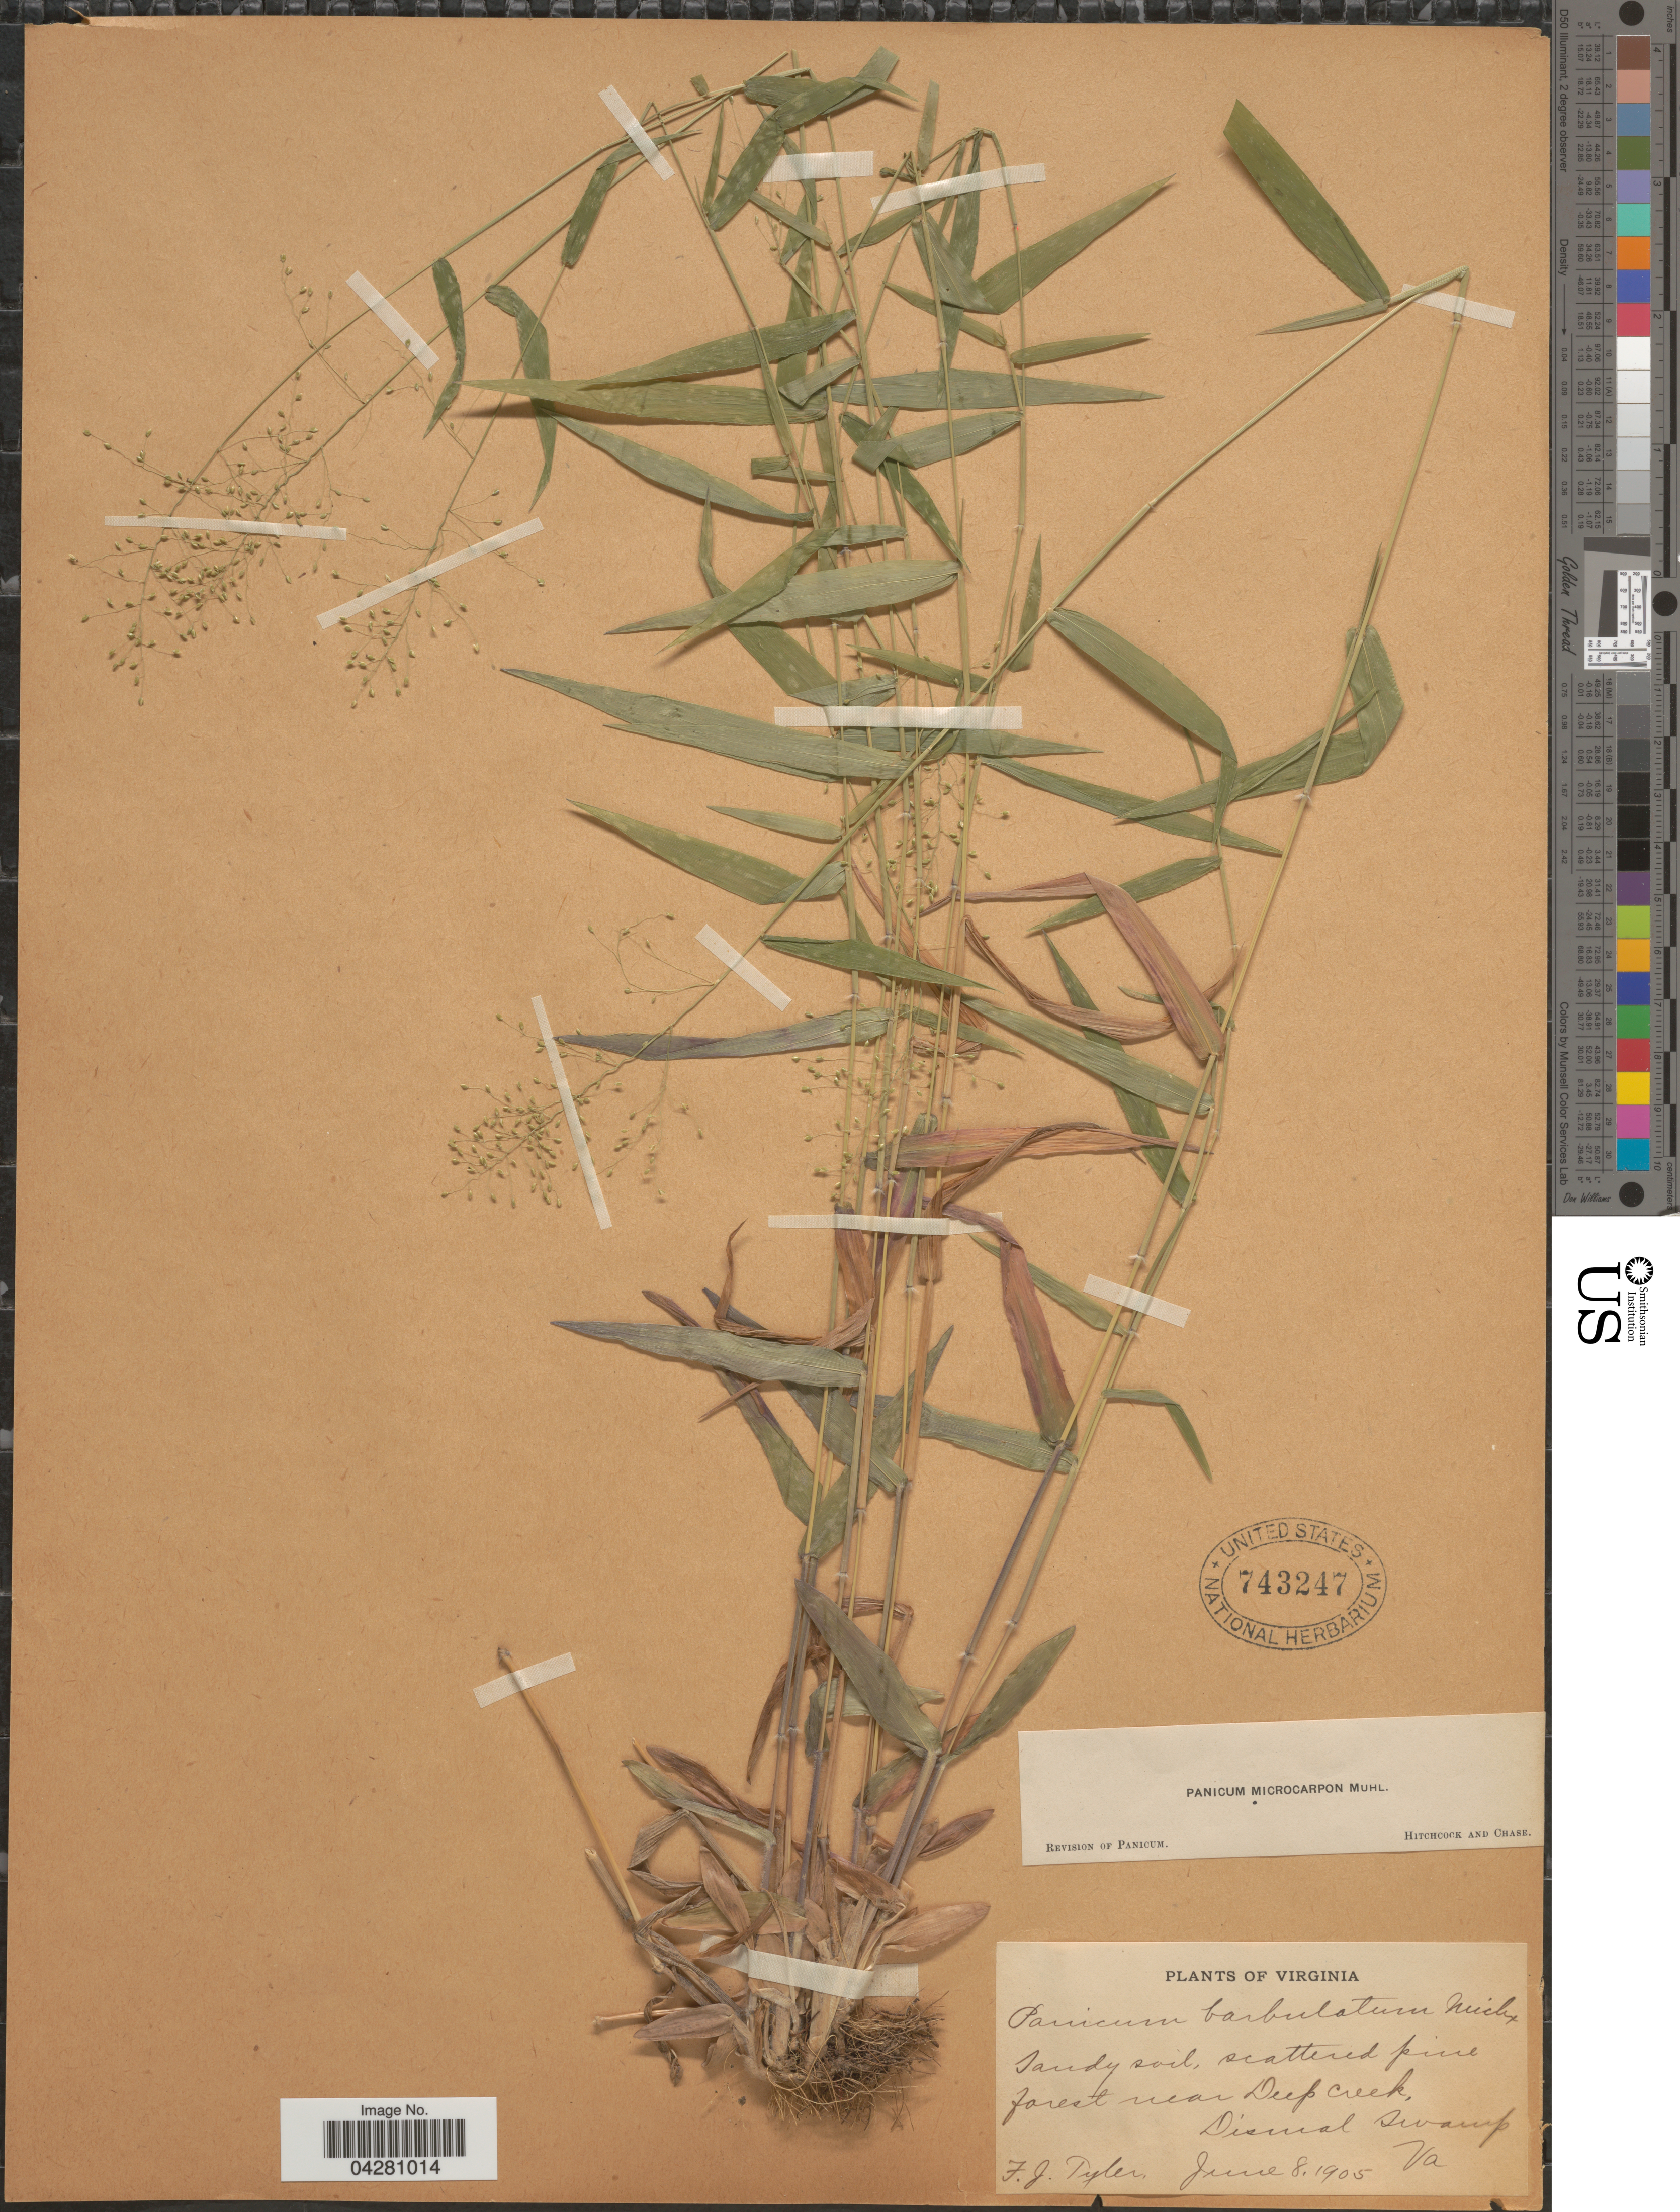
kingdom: Plantae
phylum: Tracheophyta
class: Liliopsida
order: Poales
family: Poaceae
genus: Dichanthelium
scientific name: Dichanthelium dichotomum var. dichotomum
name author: (L.) Gould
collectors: F. Tyler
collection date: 1905-06-08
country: United States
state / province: Virginia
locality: Sandy soil, scattered pine forest near Deep Creek, Dismal Swamp.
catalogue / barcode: US 743247